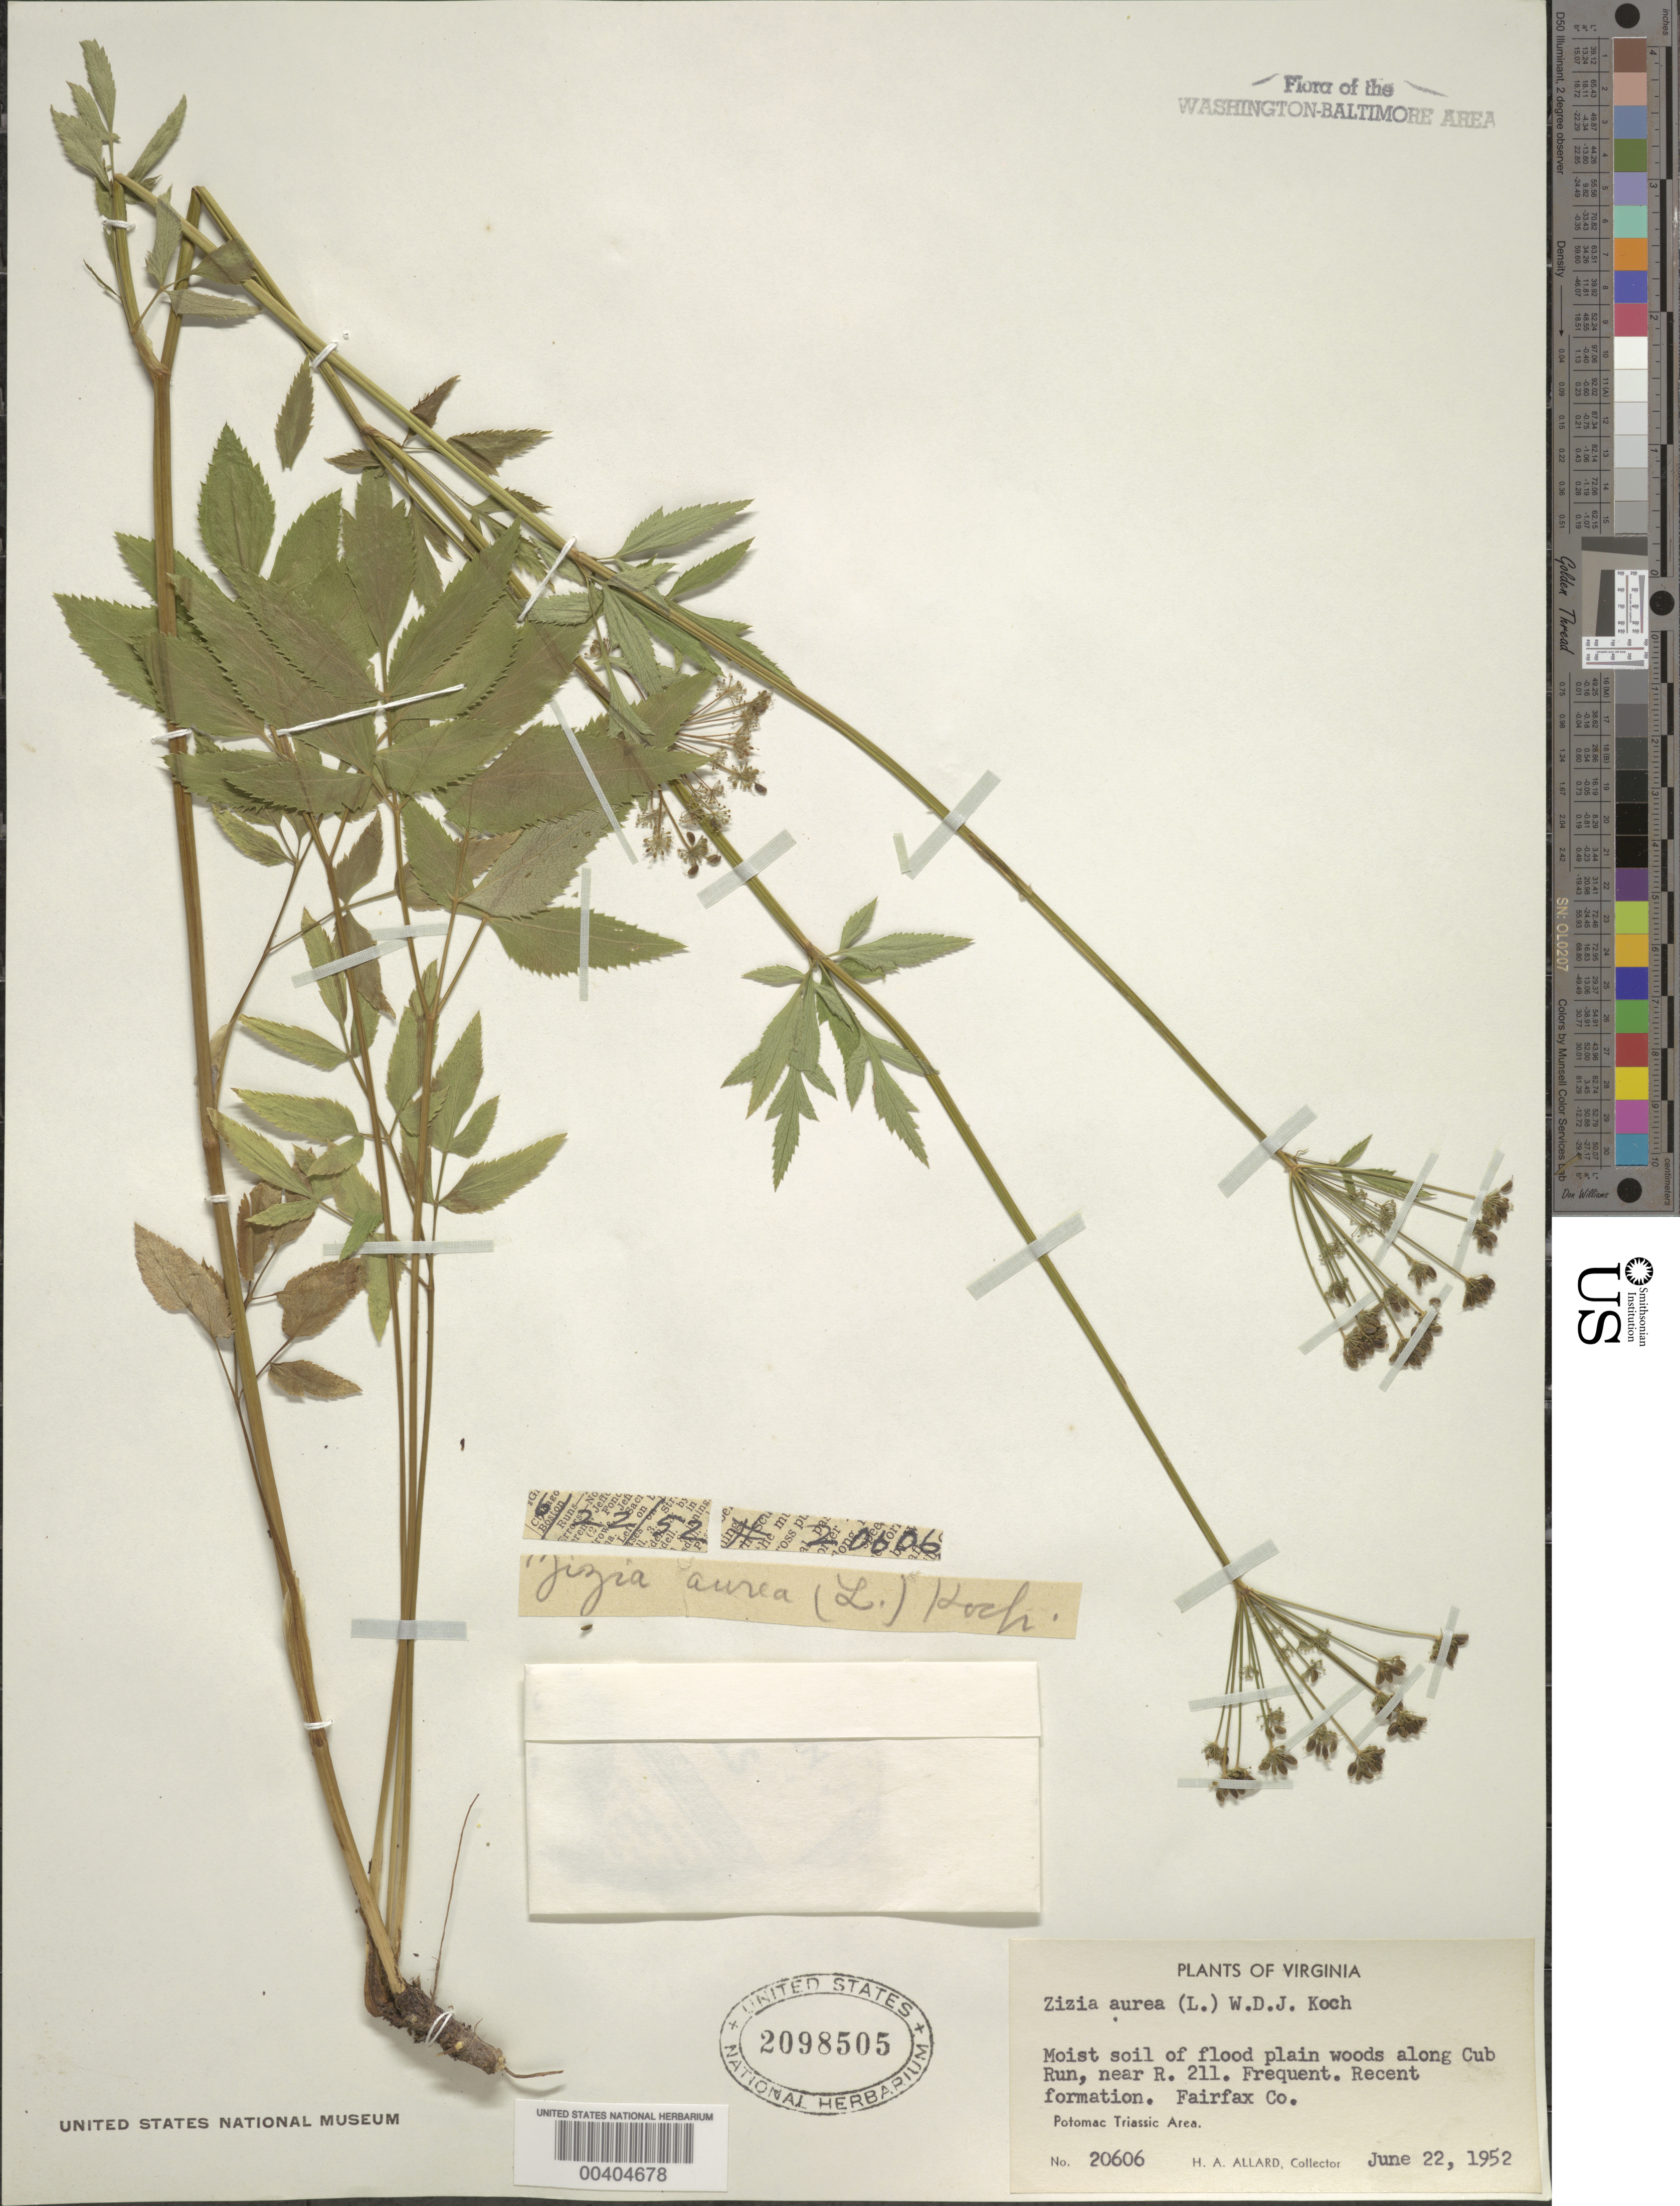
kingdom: Plantae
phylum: Tracheophyta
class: Magnoliopsida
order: Apiales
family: Apiaceae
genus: Zizia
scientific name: Zizia aurea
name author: (L.) Koch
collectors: H. A. Allard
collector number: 20606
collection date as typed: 22 Jun 1952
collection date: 1952-06-22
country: United States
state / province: Virginia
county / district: Fairfax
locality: Cub Run near Route 211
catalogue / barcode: US 2098505